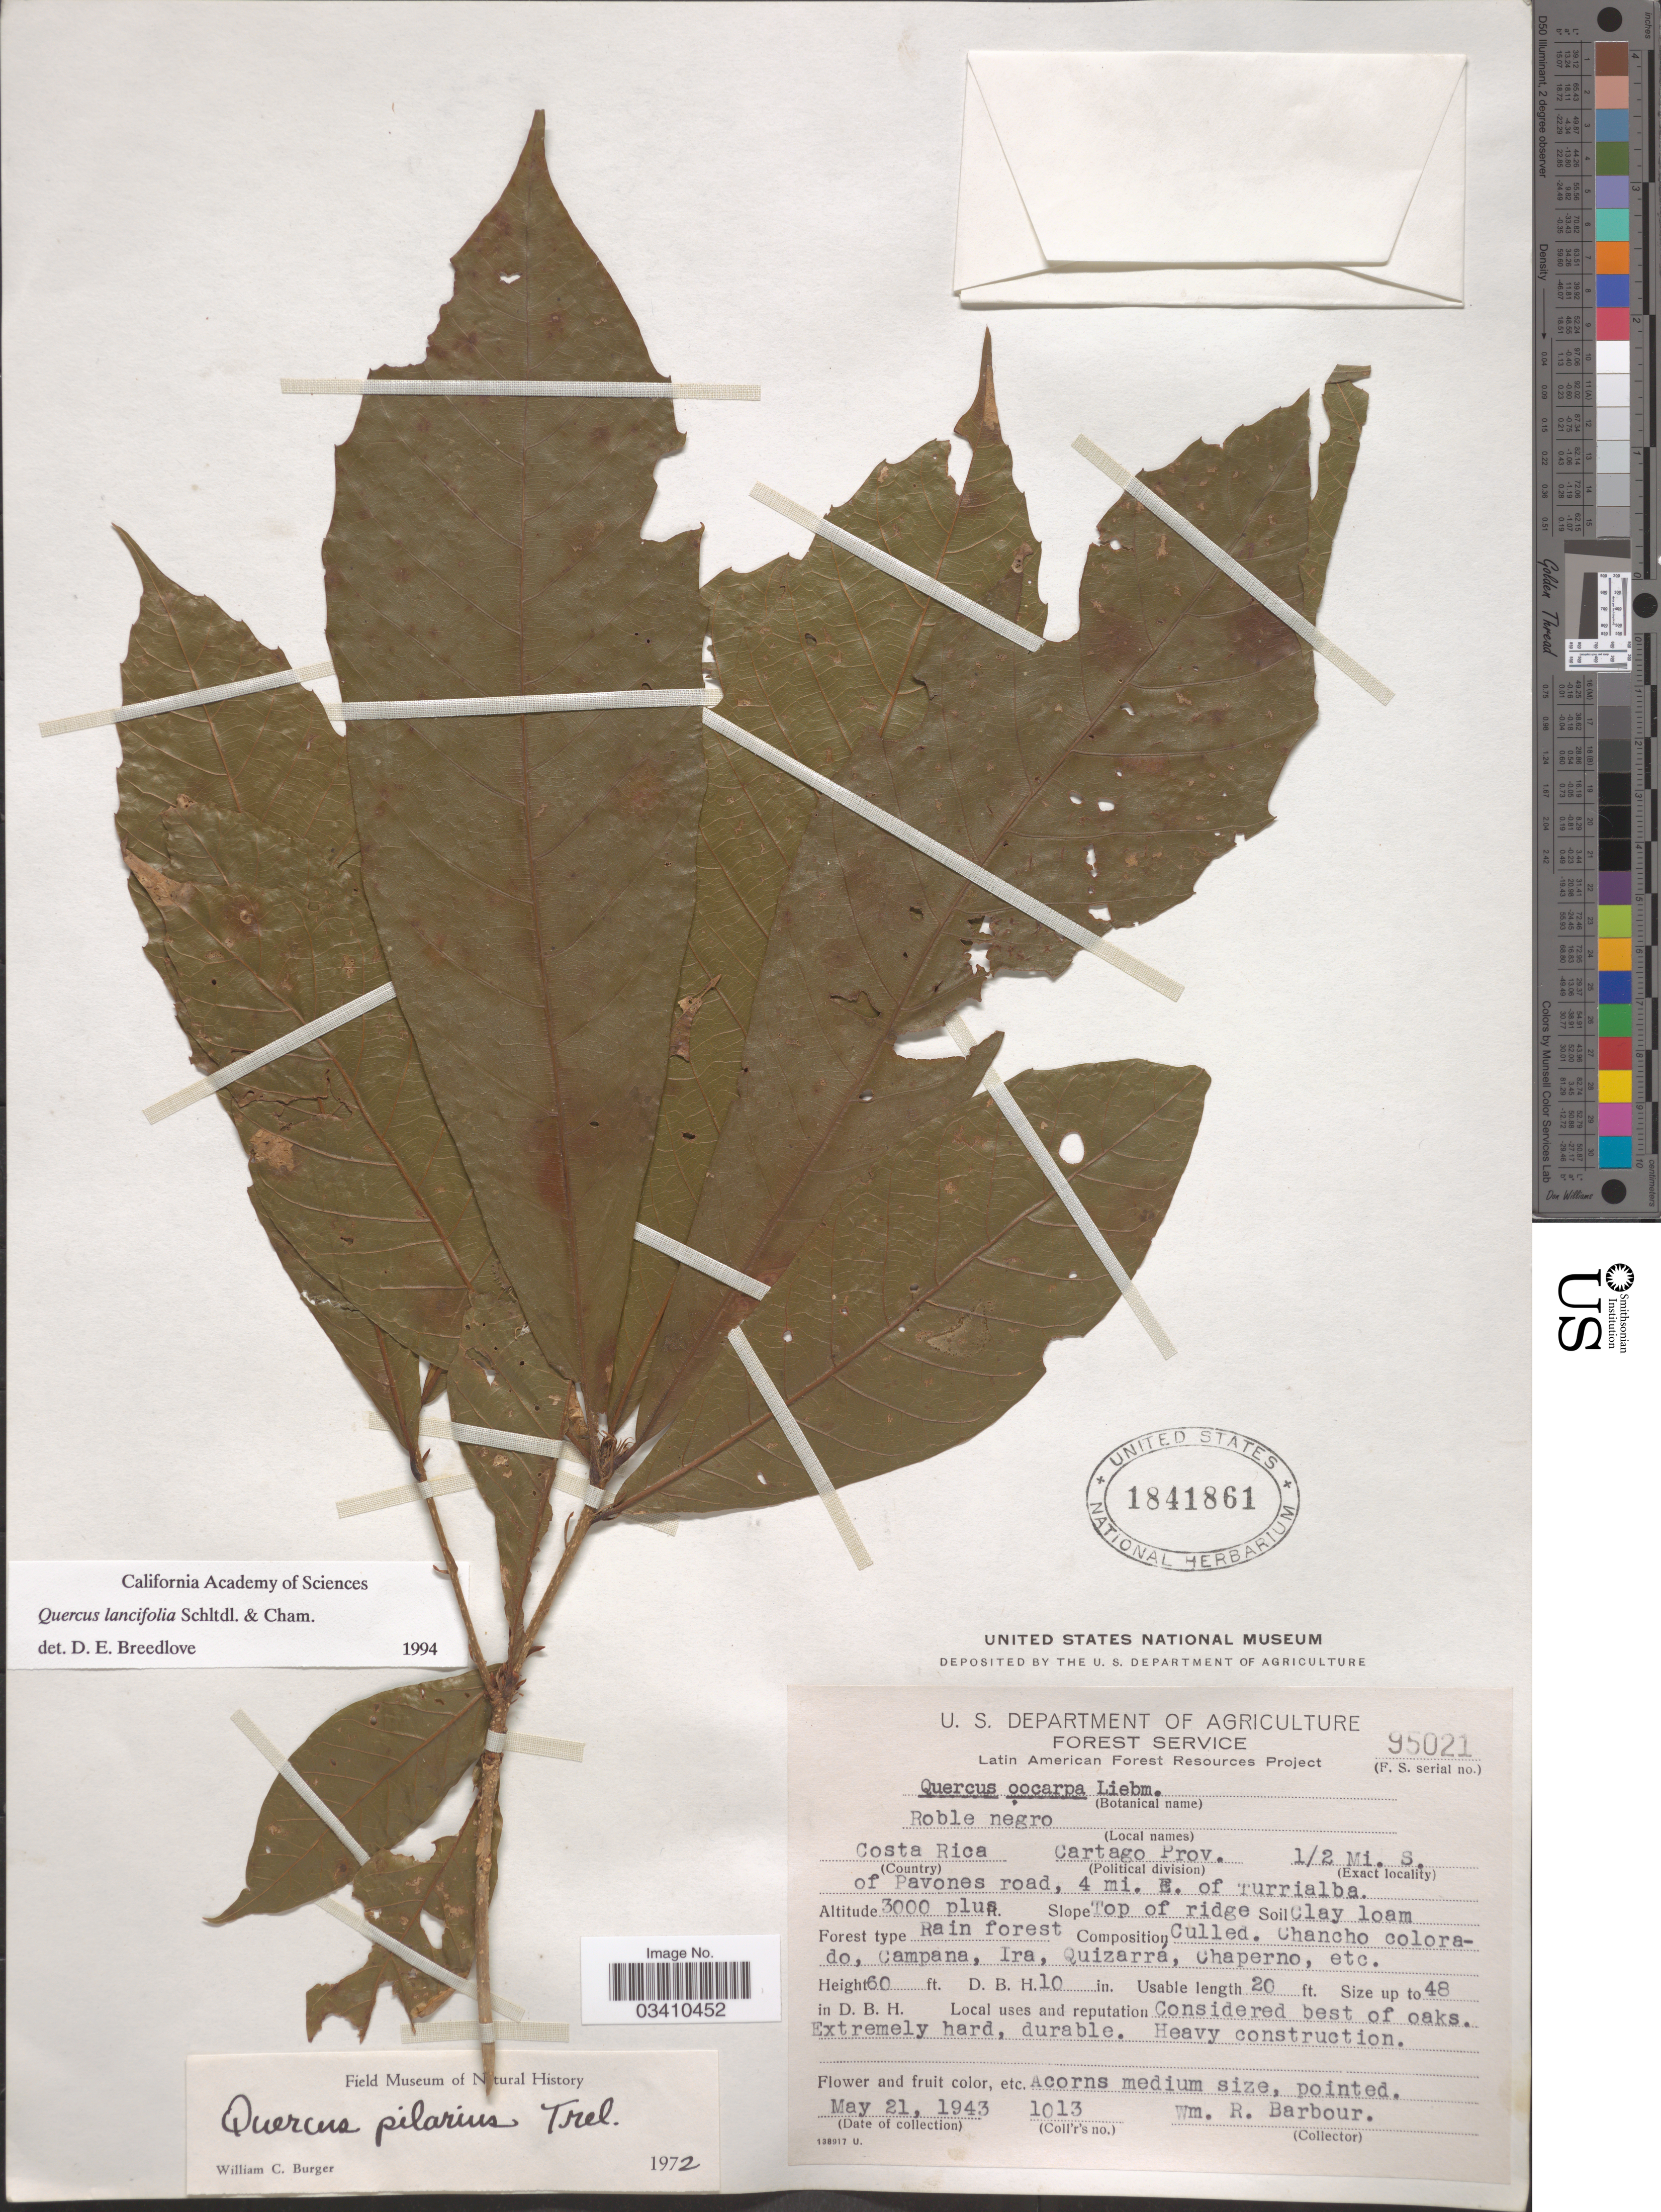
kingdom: Plantae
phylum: Tracheophyta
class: Magnoliopsida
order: Fagales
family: Fagaceae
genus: Quercus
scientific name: Quercus lancifolia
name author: Schltdl. & Cham.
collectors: W. Barbour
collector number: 1013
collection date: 1943-05-21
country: Costa Rica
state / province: Cartago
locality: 1/2 Mi. S. of Pavones road, 4 mi. E. of Turrialba.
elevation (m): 914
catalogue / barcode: US 1841861